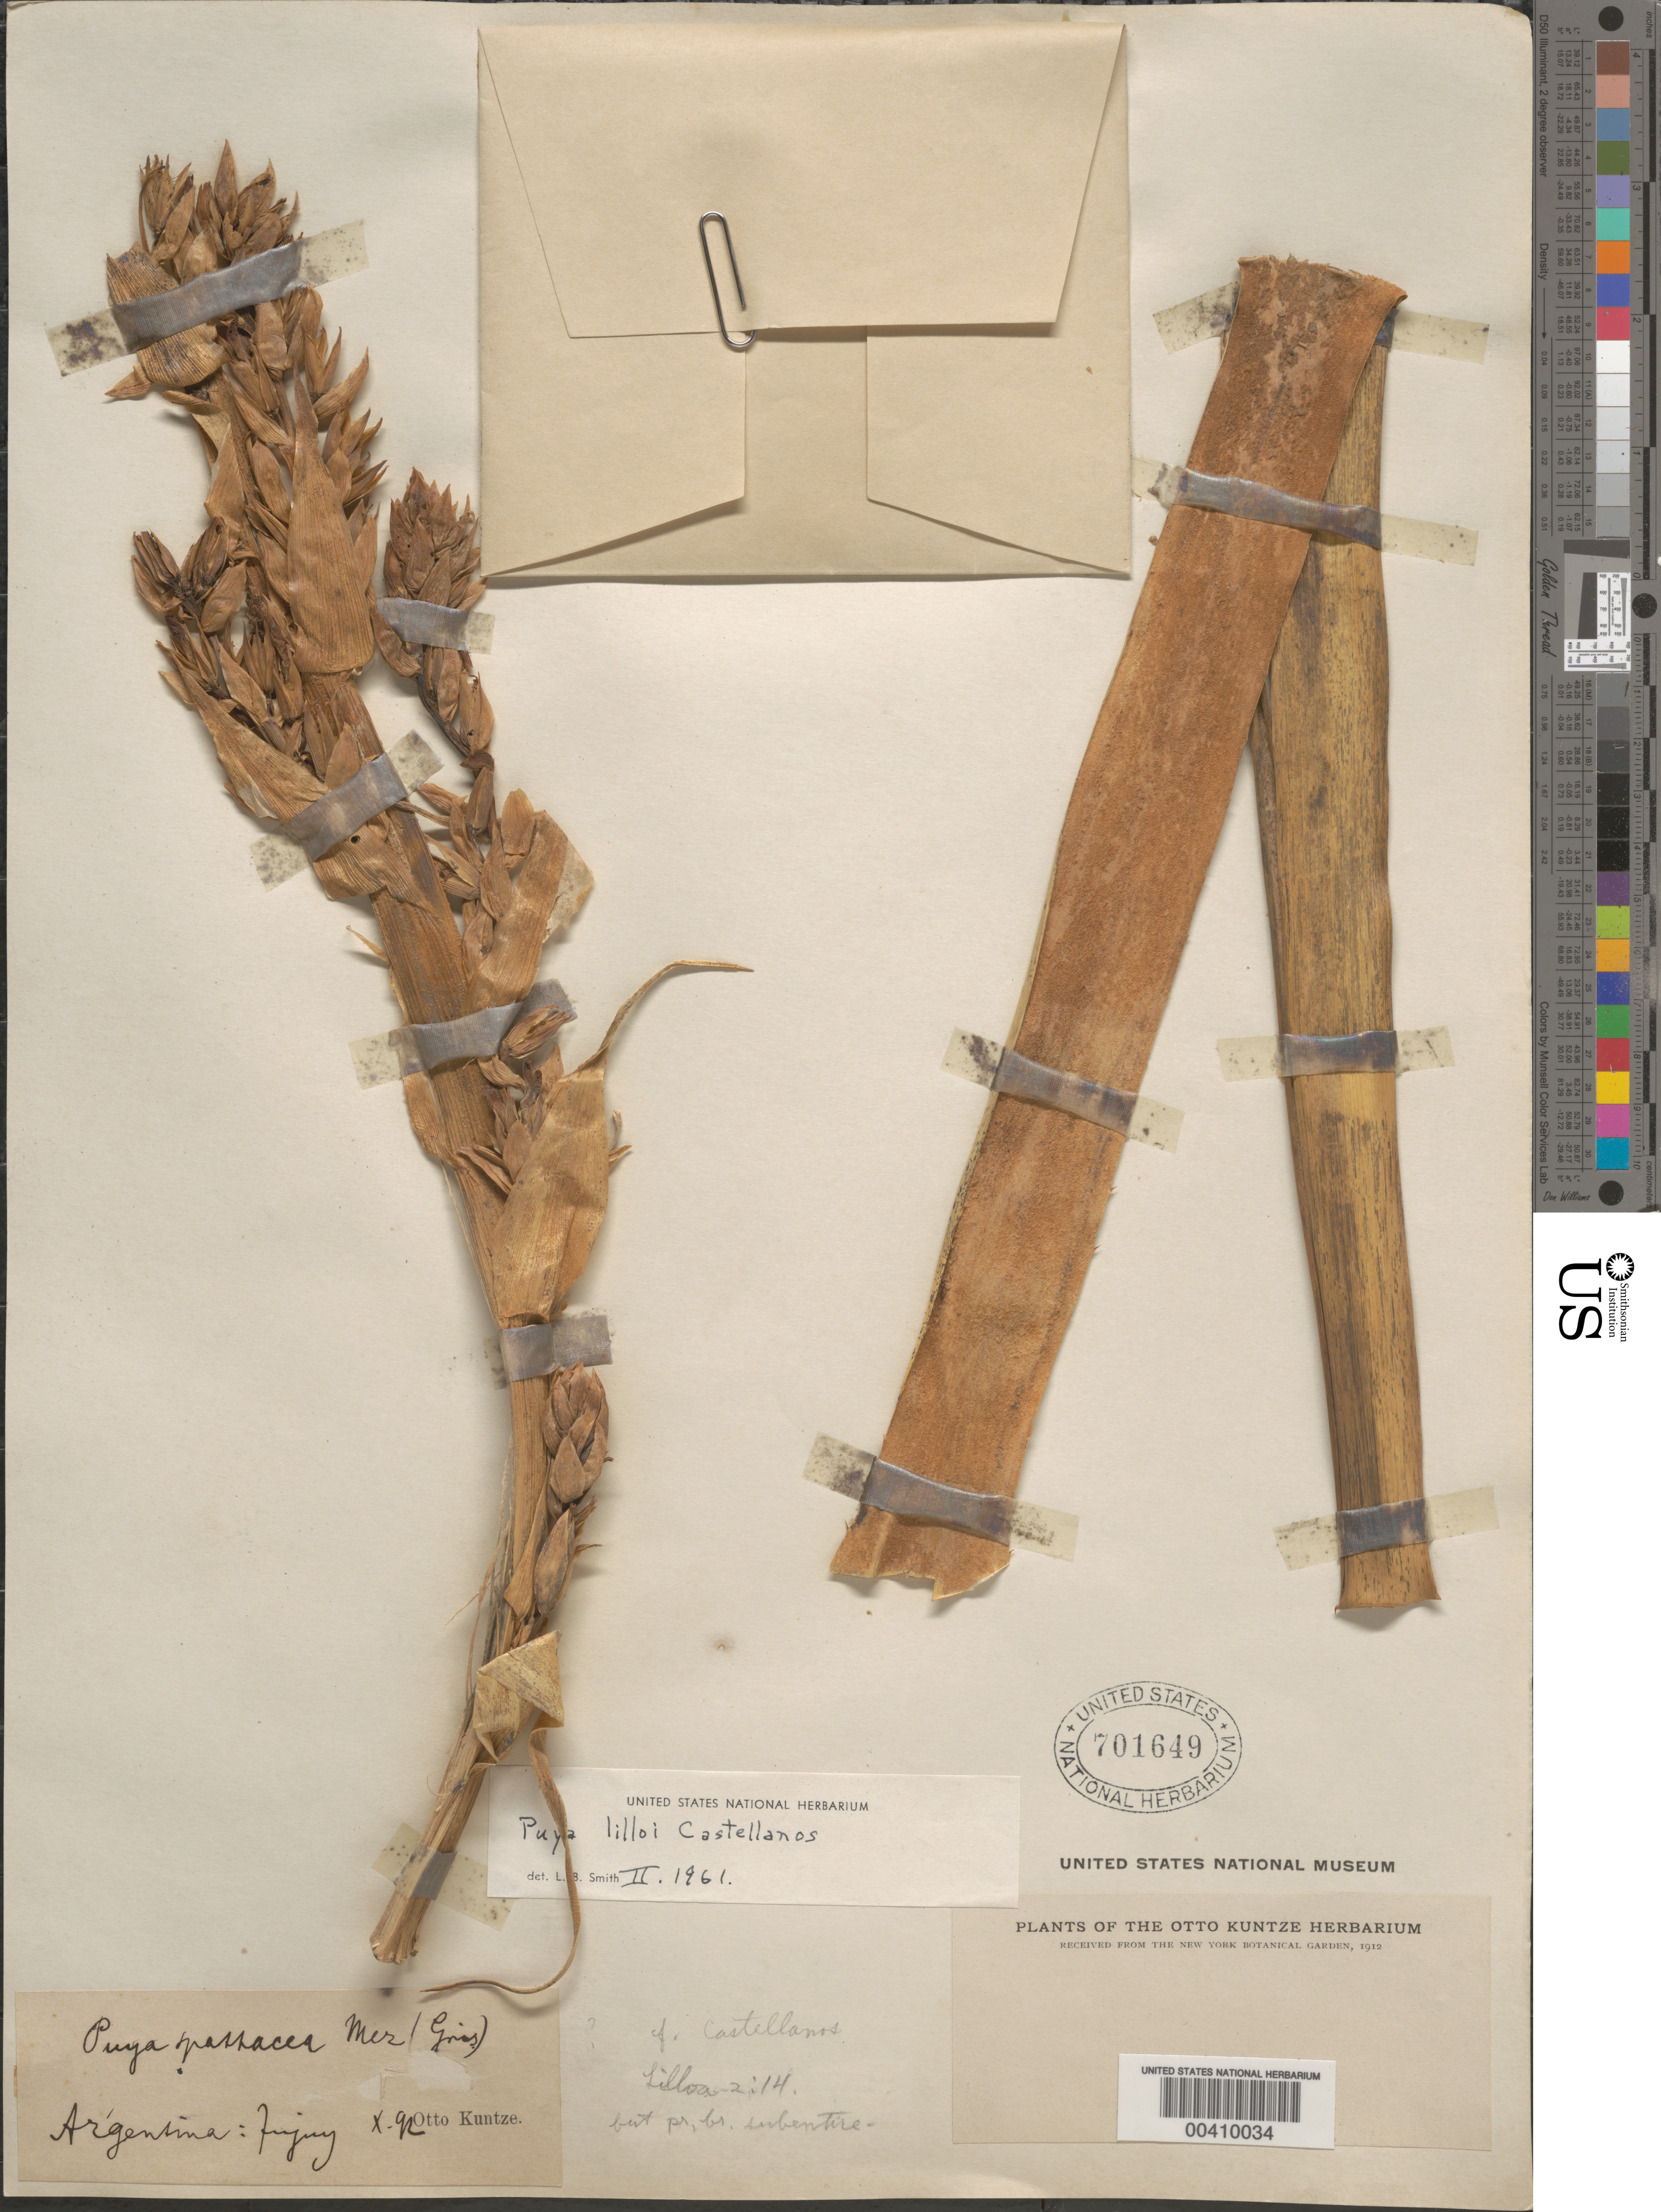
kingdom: Plantae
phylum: Tracheophyta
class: Liliopsida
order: Poales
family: Bromeliaceae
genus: Puya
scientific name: Puya lilloi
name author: A. Cast.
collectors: C.E.O. Kuntze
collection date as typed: Oct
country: Argentina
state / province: Jujuy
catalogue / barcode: US 701649